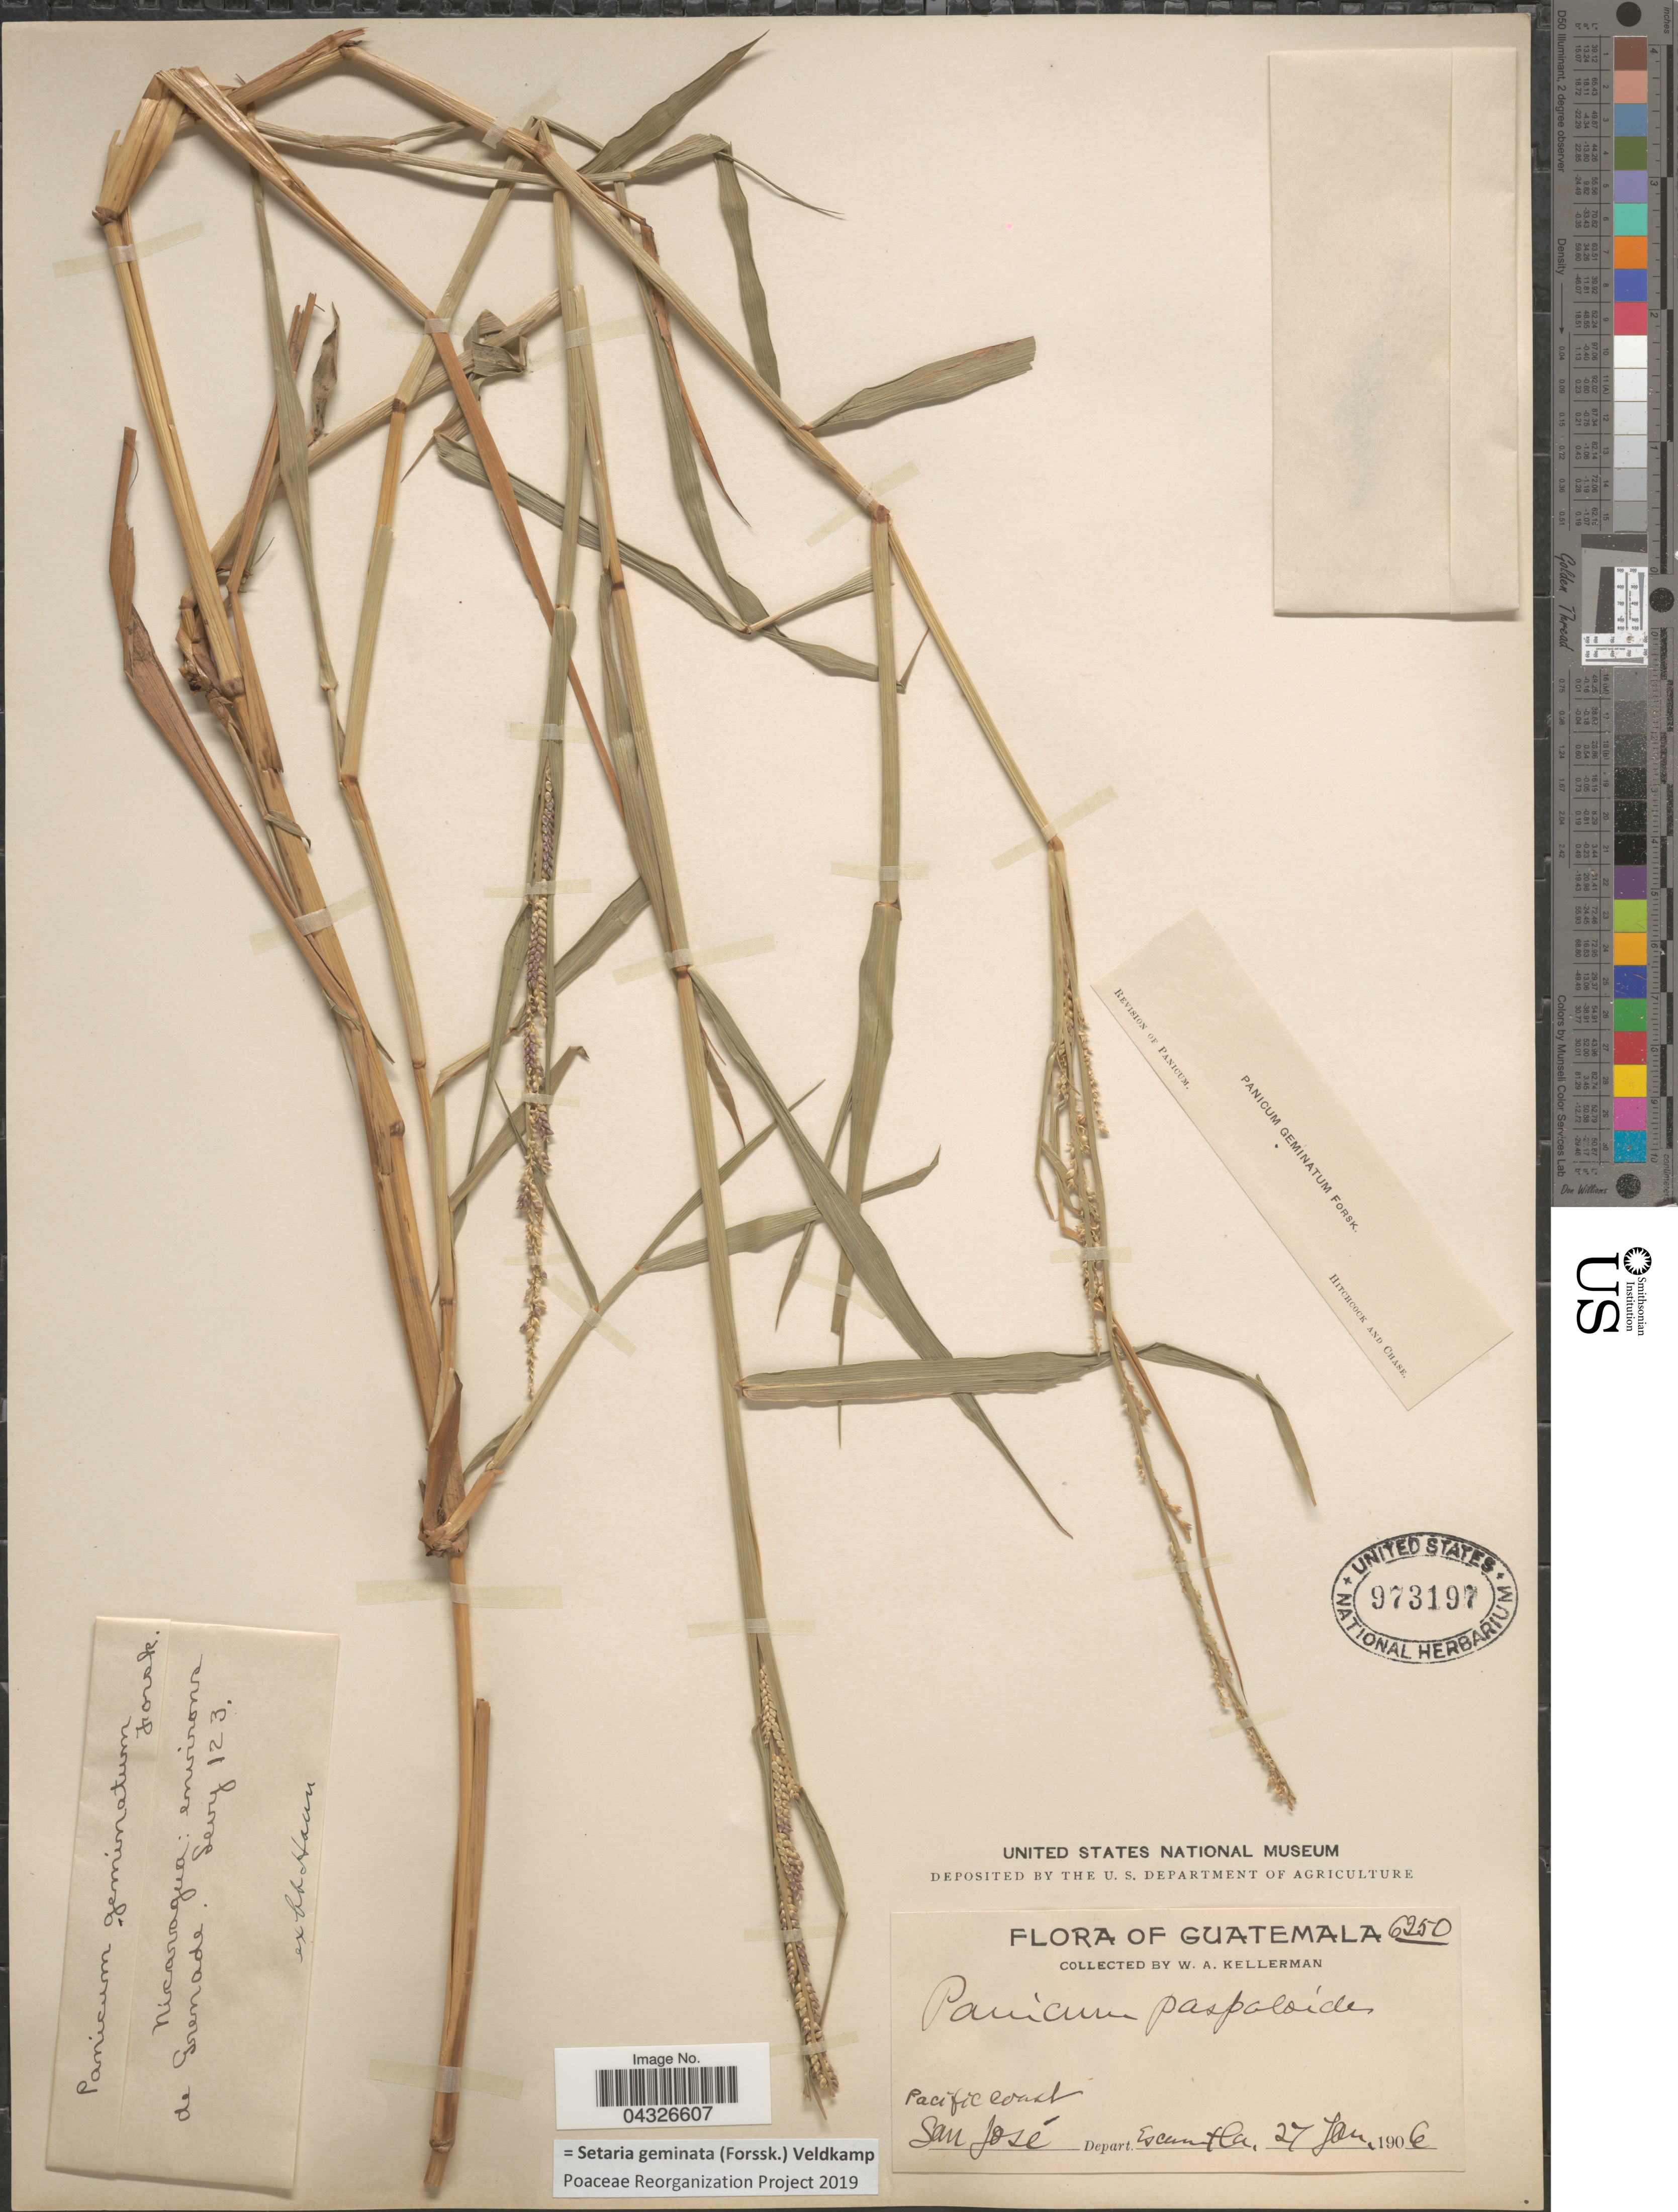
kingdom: Plantae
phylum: Tracheophyta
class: Liliopsida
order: Poales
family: Poaceae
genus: Setaria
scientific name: Setaria geminata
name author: (Forssk.) Veldkamp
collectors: W. Kellerman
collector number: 6250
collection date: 1906-01-27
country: Guatemala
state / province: Escuintla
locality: Pacific coast. San José Depart. Escuintla.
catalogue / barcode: US 973197